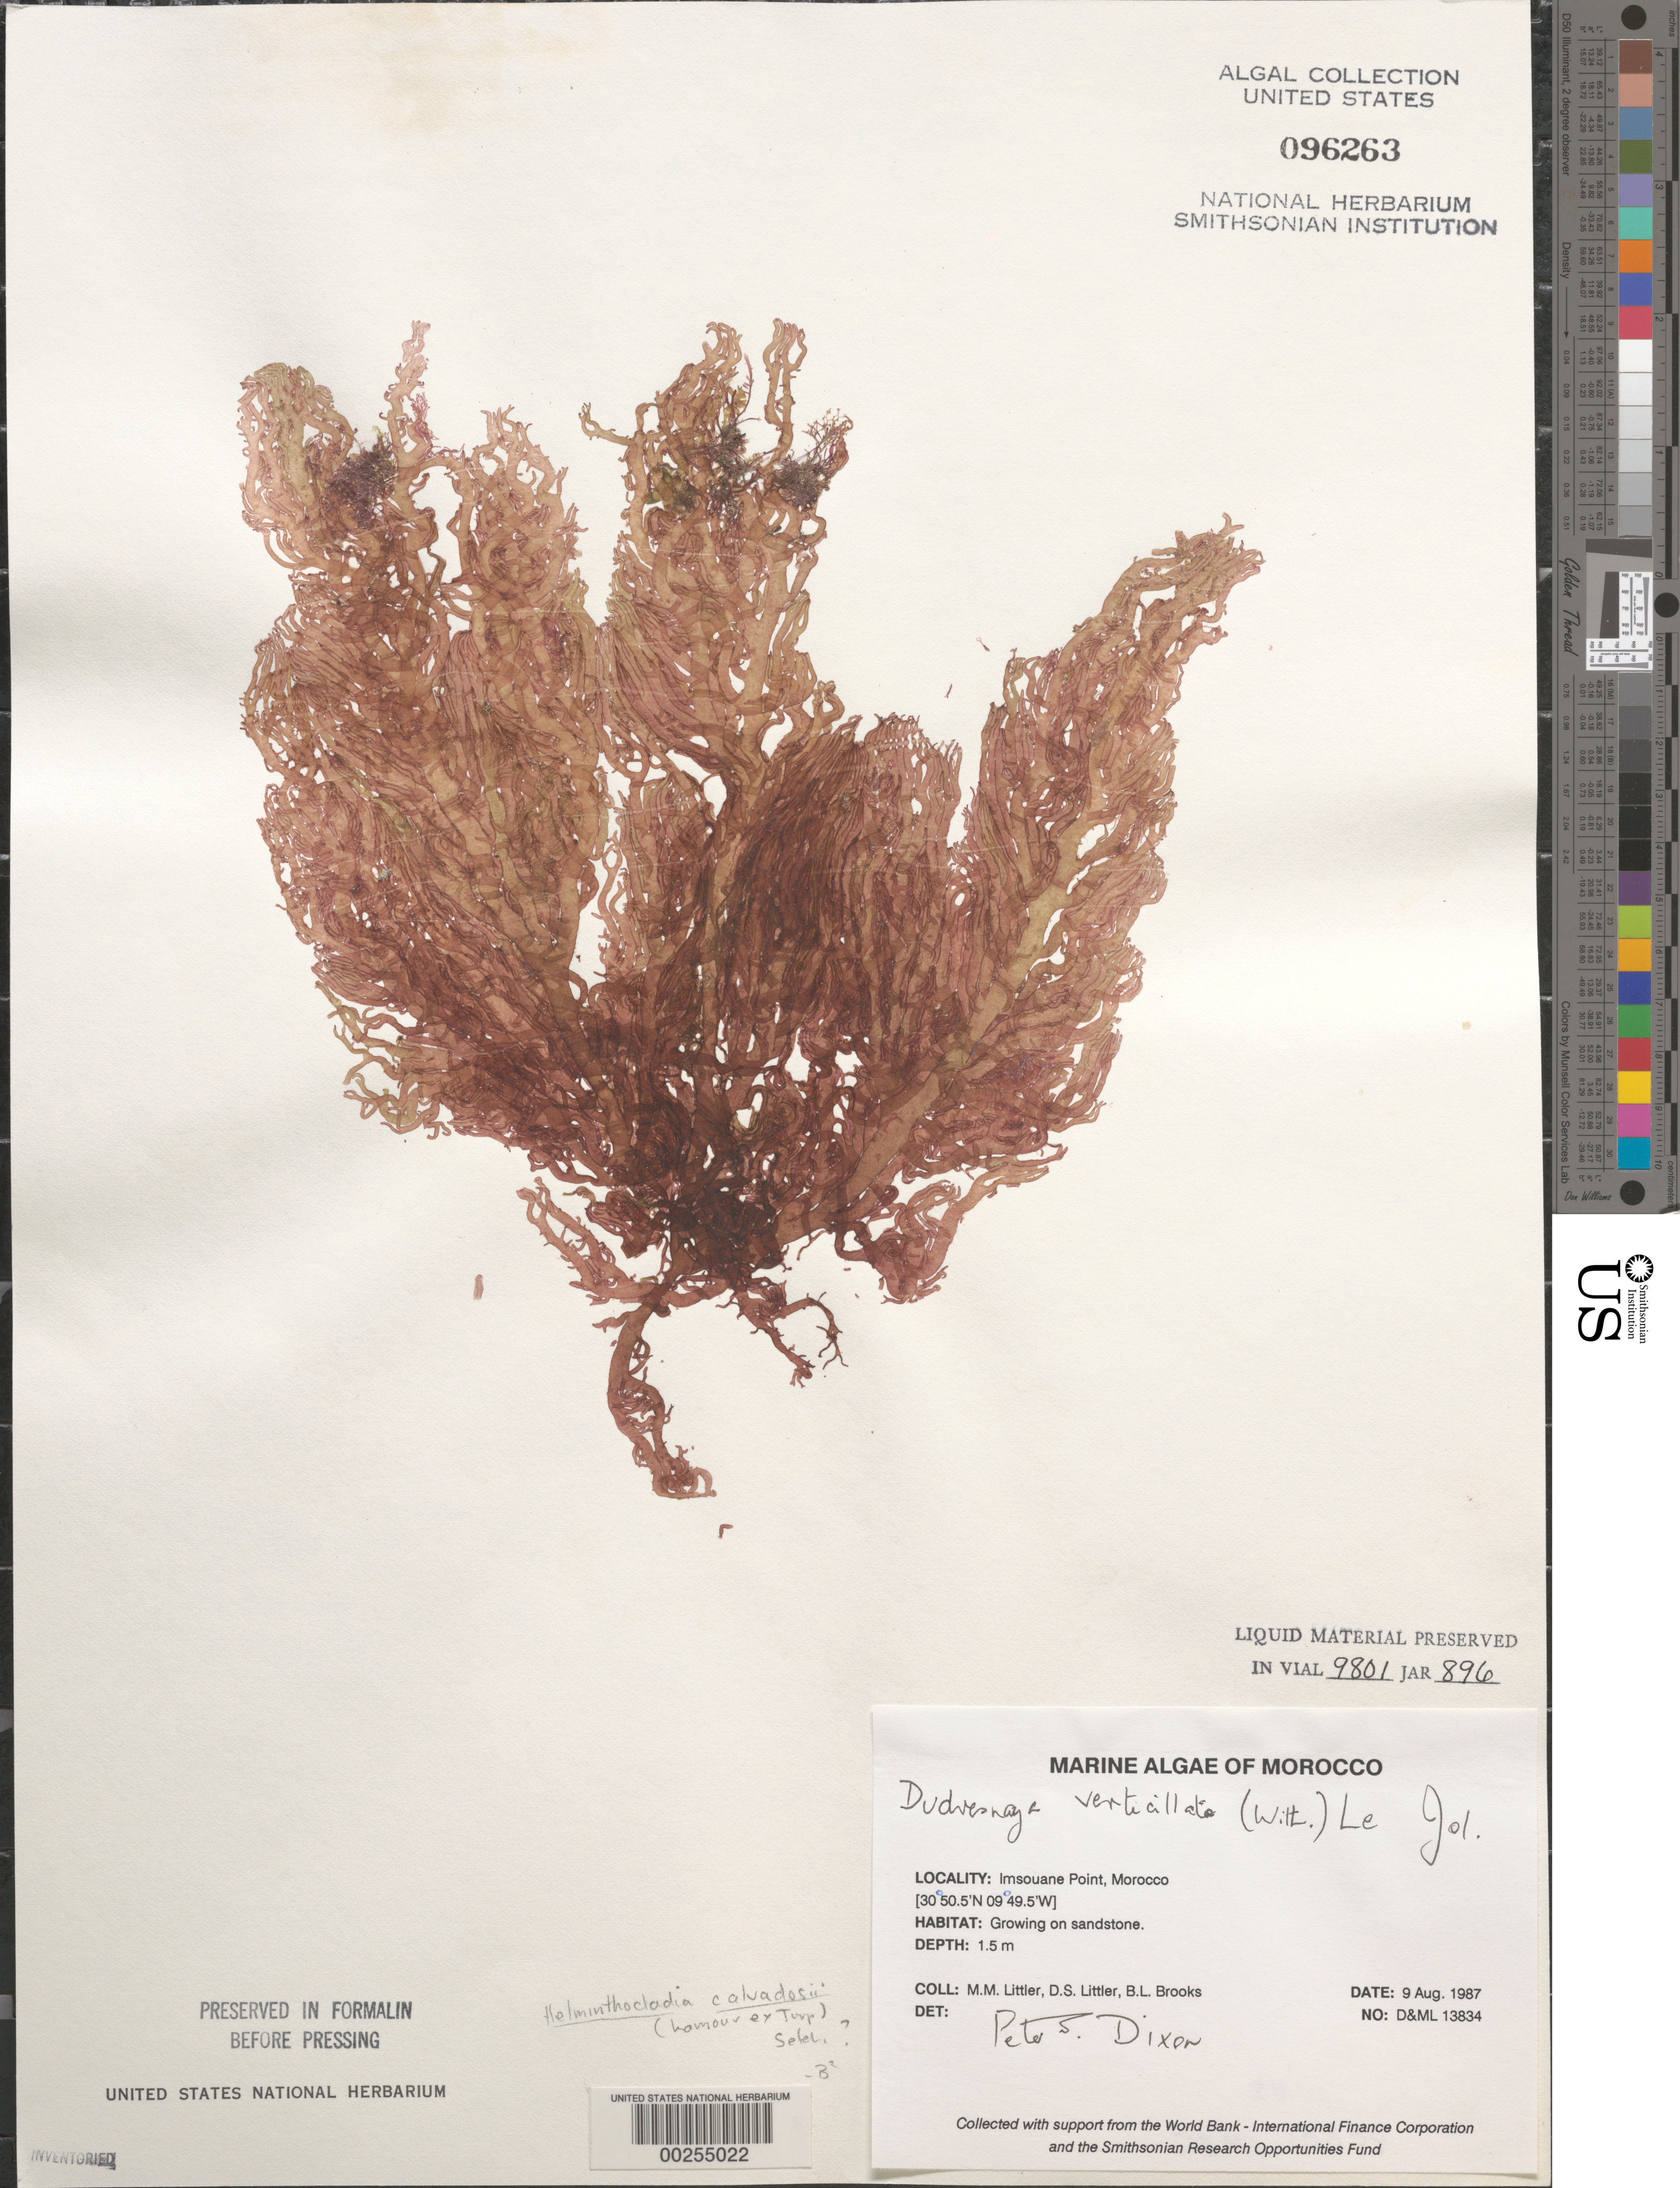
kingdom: Plantae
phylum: Rhodophyta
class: Florideophyceae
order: Gigartinales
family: Dumontiaceae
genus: Dudresnaya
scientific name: Dudresnaya verticillata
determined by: Dixon, P. S.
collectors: M. M. Littler, D. S. Littler & B. Brooks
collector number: D&ML 13834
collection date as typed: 09 Aug 1987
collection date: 1987-08-09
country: Morocco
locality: Imsouane Point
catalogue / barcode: US 96263